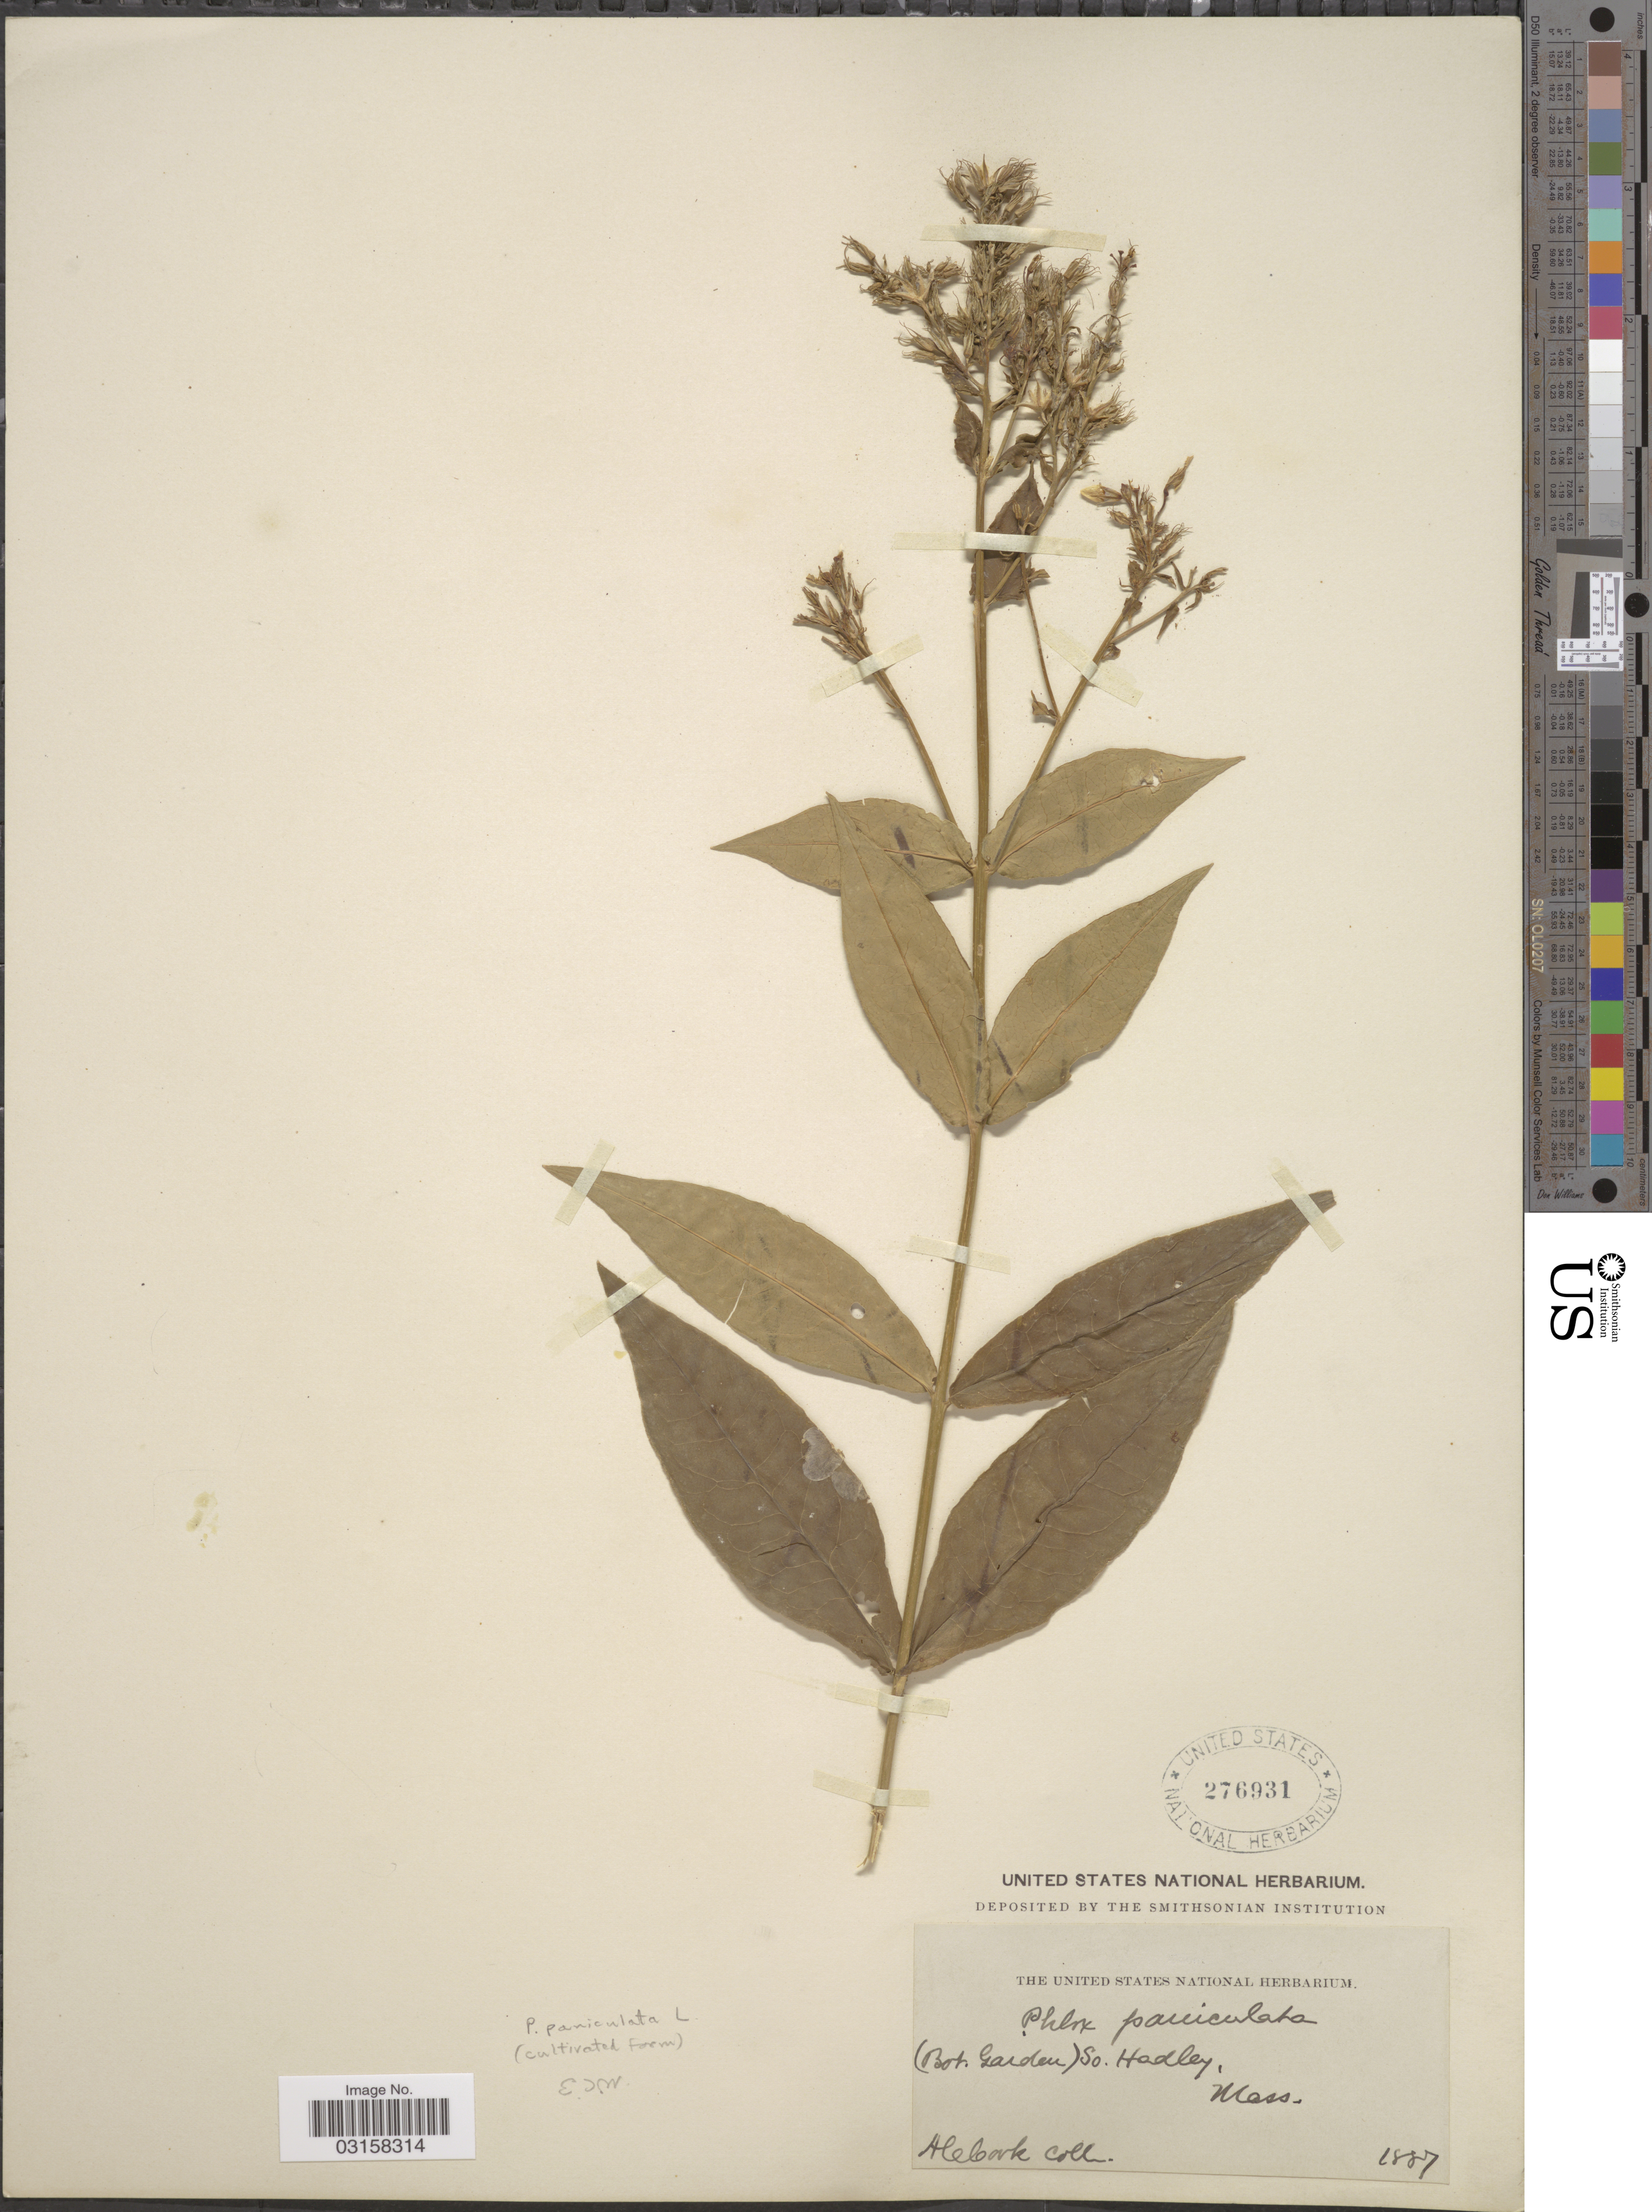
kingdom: Plantae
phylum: Tracheophyta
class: Magnoliopsida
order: Ericales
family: Polemoniaceae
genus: Phlox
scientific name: Phlox paniculata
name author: L.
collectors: A. Cook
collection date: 1887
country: United States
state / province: Massachusetts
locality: (Bot. Garden). So. Hadley, Mass.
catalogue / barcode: US 276931